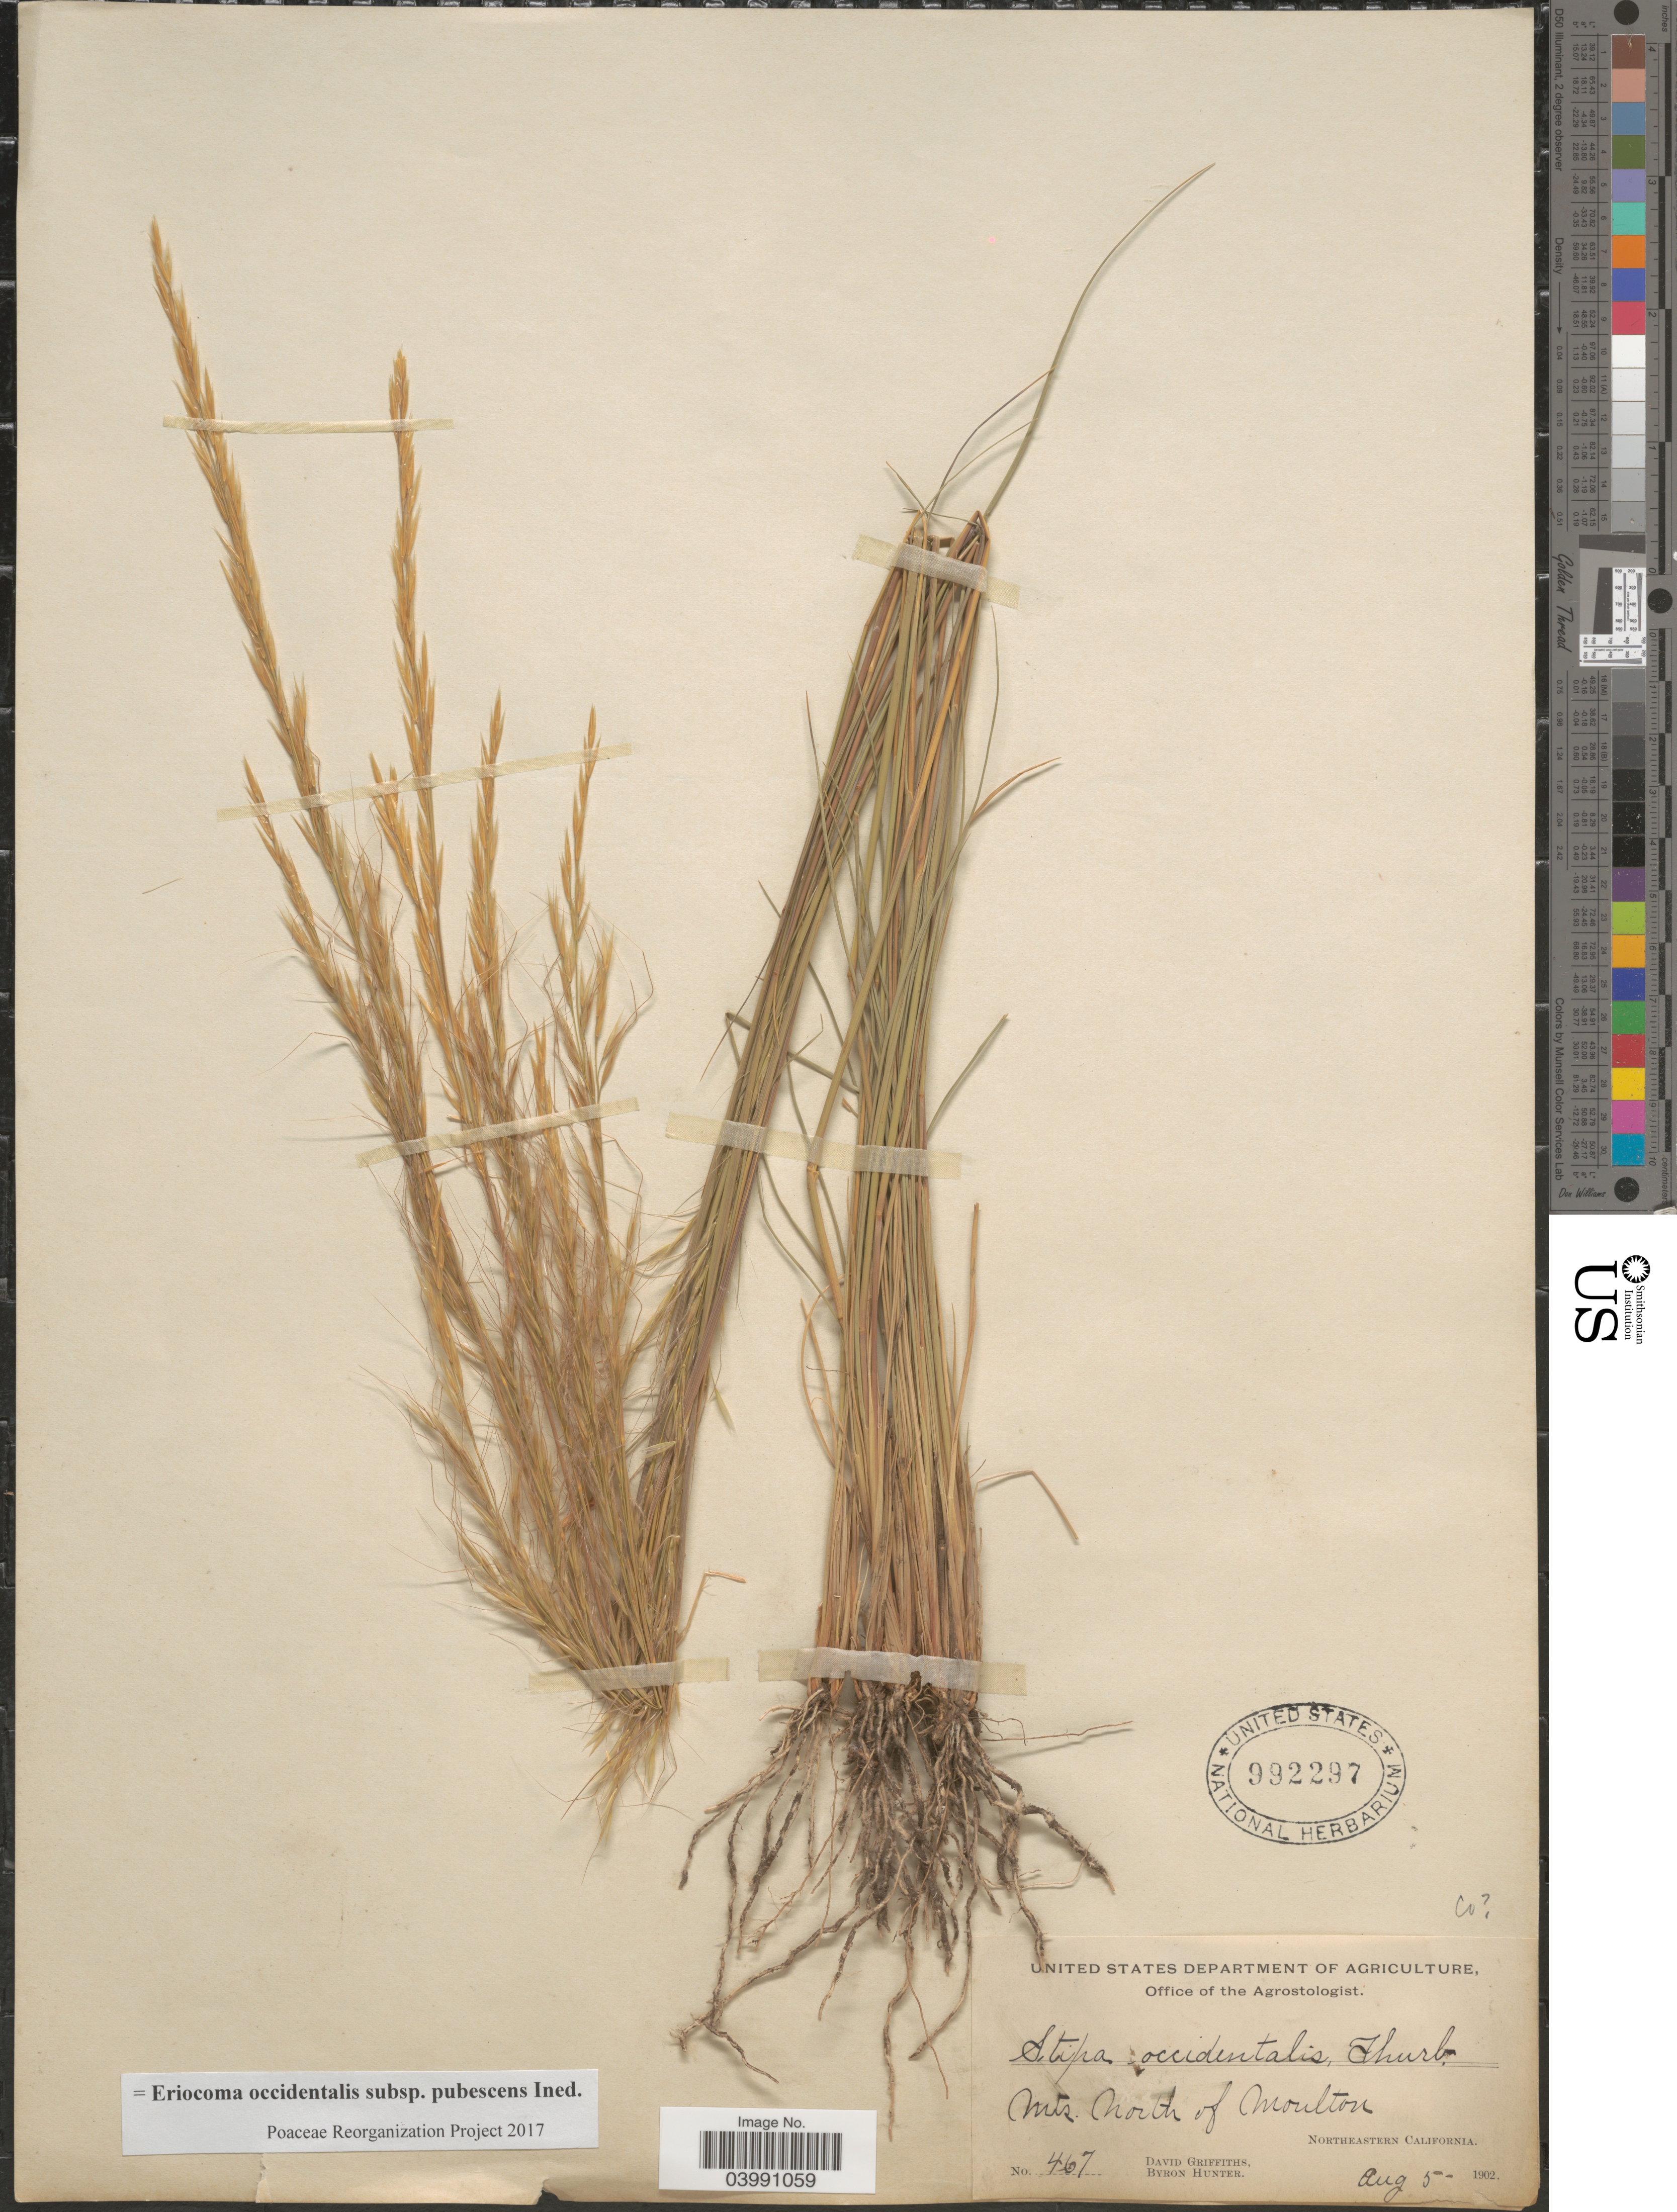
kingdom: Plantae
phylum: Tracheophyta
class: Liliopsida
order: Poales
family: Poaceae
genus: Eriocoma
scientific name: Eriocoma occidentalis subsp. pubescens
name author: (Vasey) Romasch.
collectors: D. Griffiths & B. Hunter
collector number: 467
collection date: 1902-08-05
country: United States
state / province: California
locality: Mts. North of Moulton. Northeastern California.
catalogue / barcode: US 992297